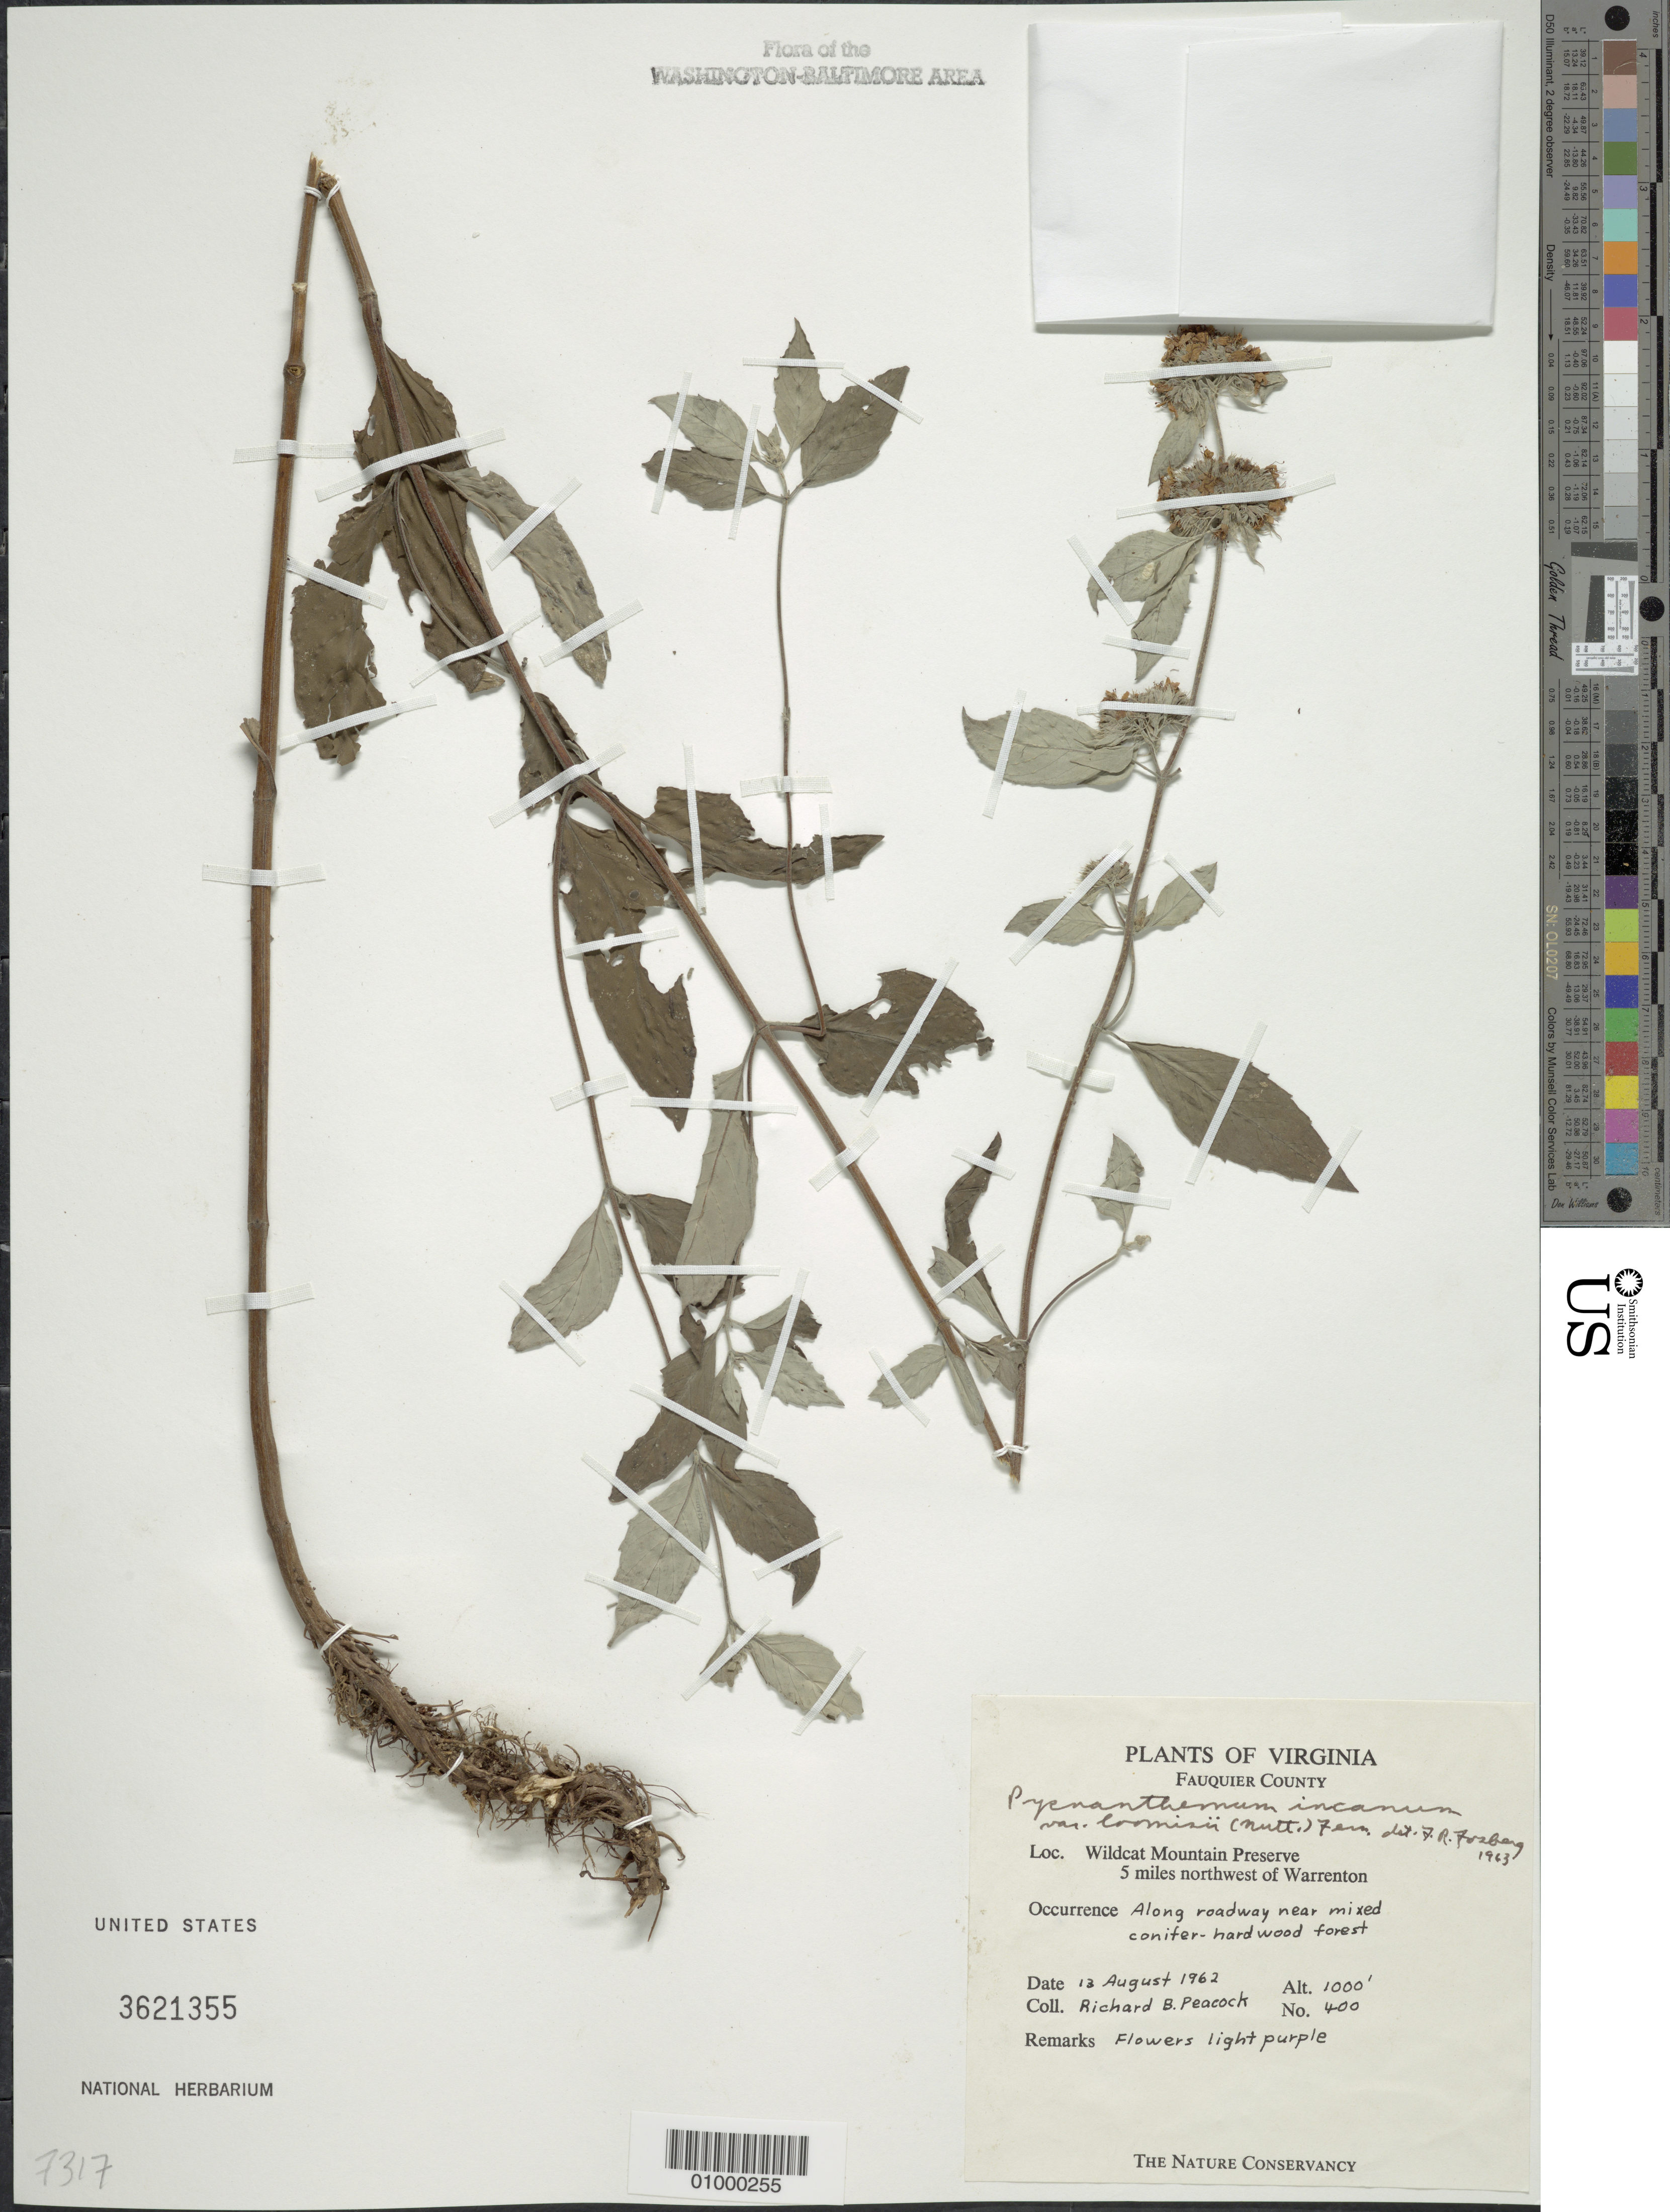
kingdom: Plantae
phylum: Tracheophyta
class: Magnoliopsida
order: Lamiales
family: Lamiaceae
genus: Pycnanthemum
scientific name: Pycnanthemum incanum subsp. loomisii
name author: (L.) Michx.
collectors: R. Peacock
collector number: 400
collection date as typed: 13 Aug 1962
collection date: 1962-08-13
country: United States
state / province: Virginia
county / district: Fauquier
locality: Wildcat Mountain Preserve, 5 miles NW of Warrenton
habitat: along roadway near mixed conifer-hardwood forest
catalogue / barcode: US 3621355